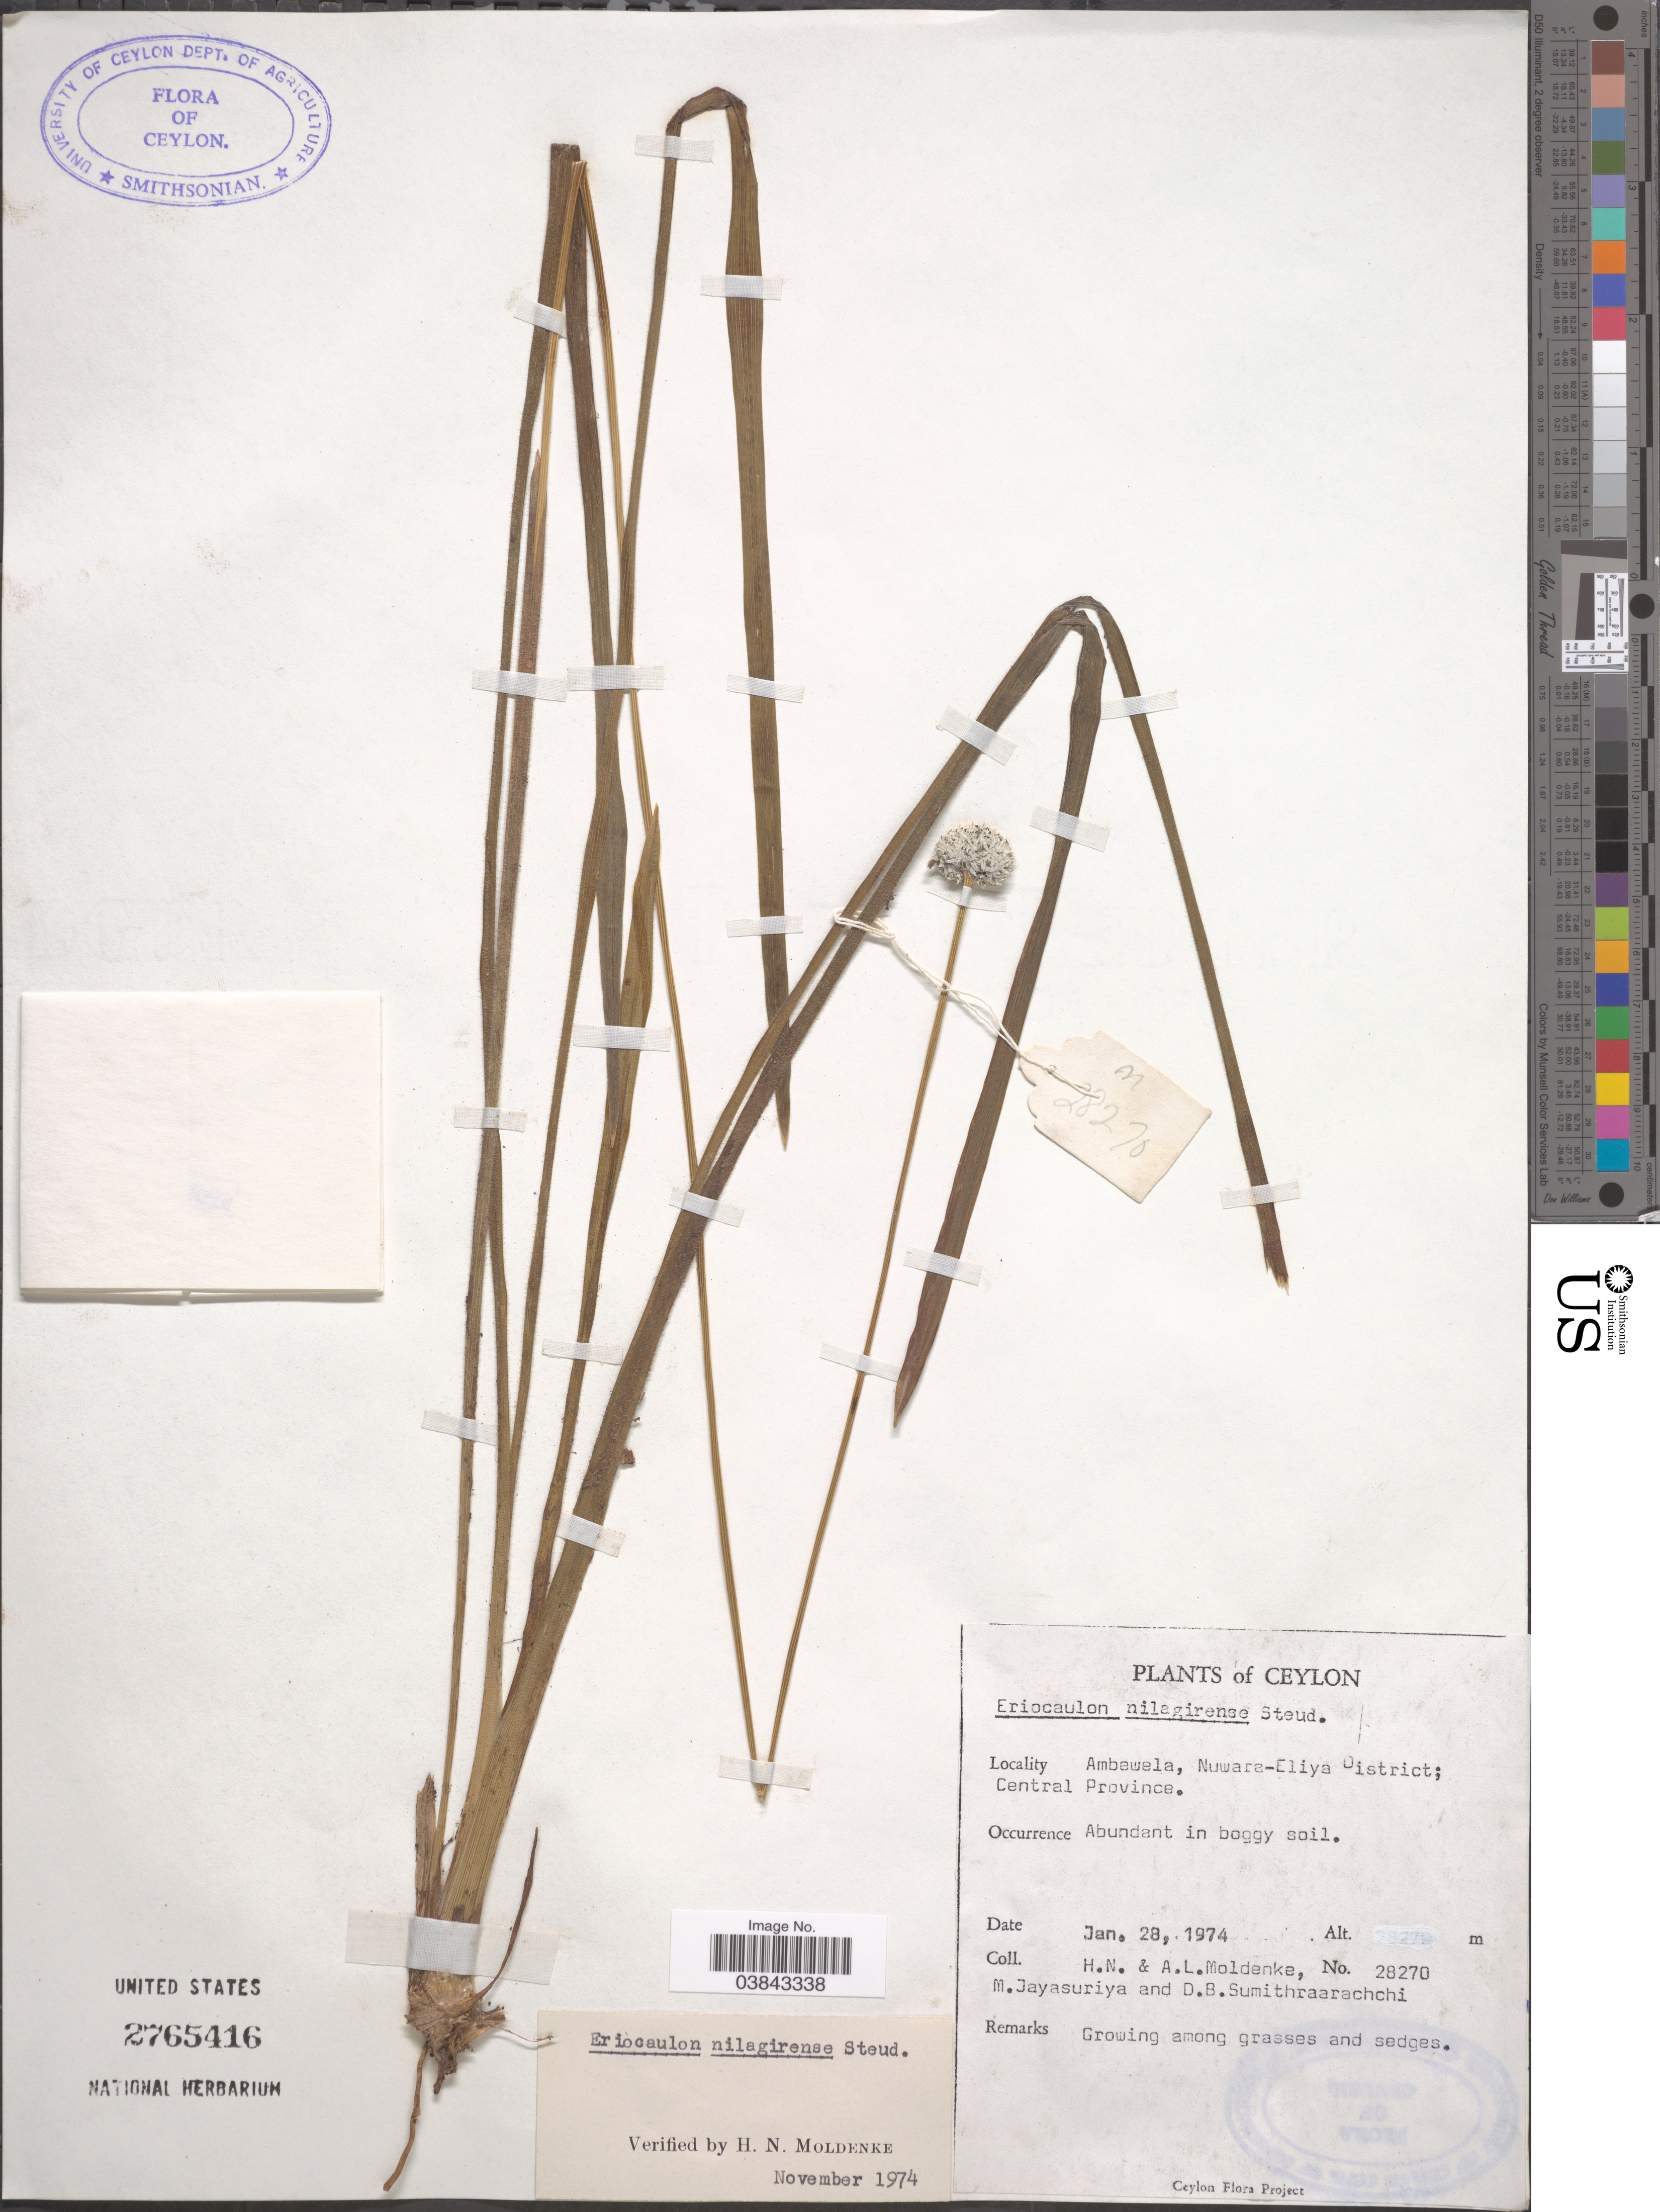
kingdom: Plantae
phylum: Tracheophyta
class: Liliopsida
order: Poales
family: Eriocaulaceae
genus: Eriocaulon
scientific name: Eriocaulon brownianum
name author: Mart.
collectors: H. N. Moldenke, A. L. Moldenke, M. Jayasuriya & D. B. Sumithraarachchi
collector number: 28270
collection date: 1974-01-28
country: Sri Lanka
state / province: Central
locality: Ceylon. Ambawela, Nuwara-Eliya District; Central Province.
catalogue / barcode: US 2765416